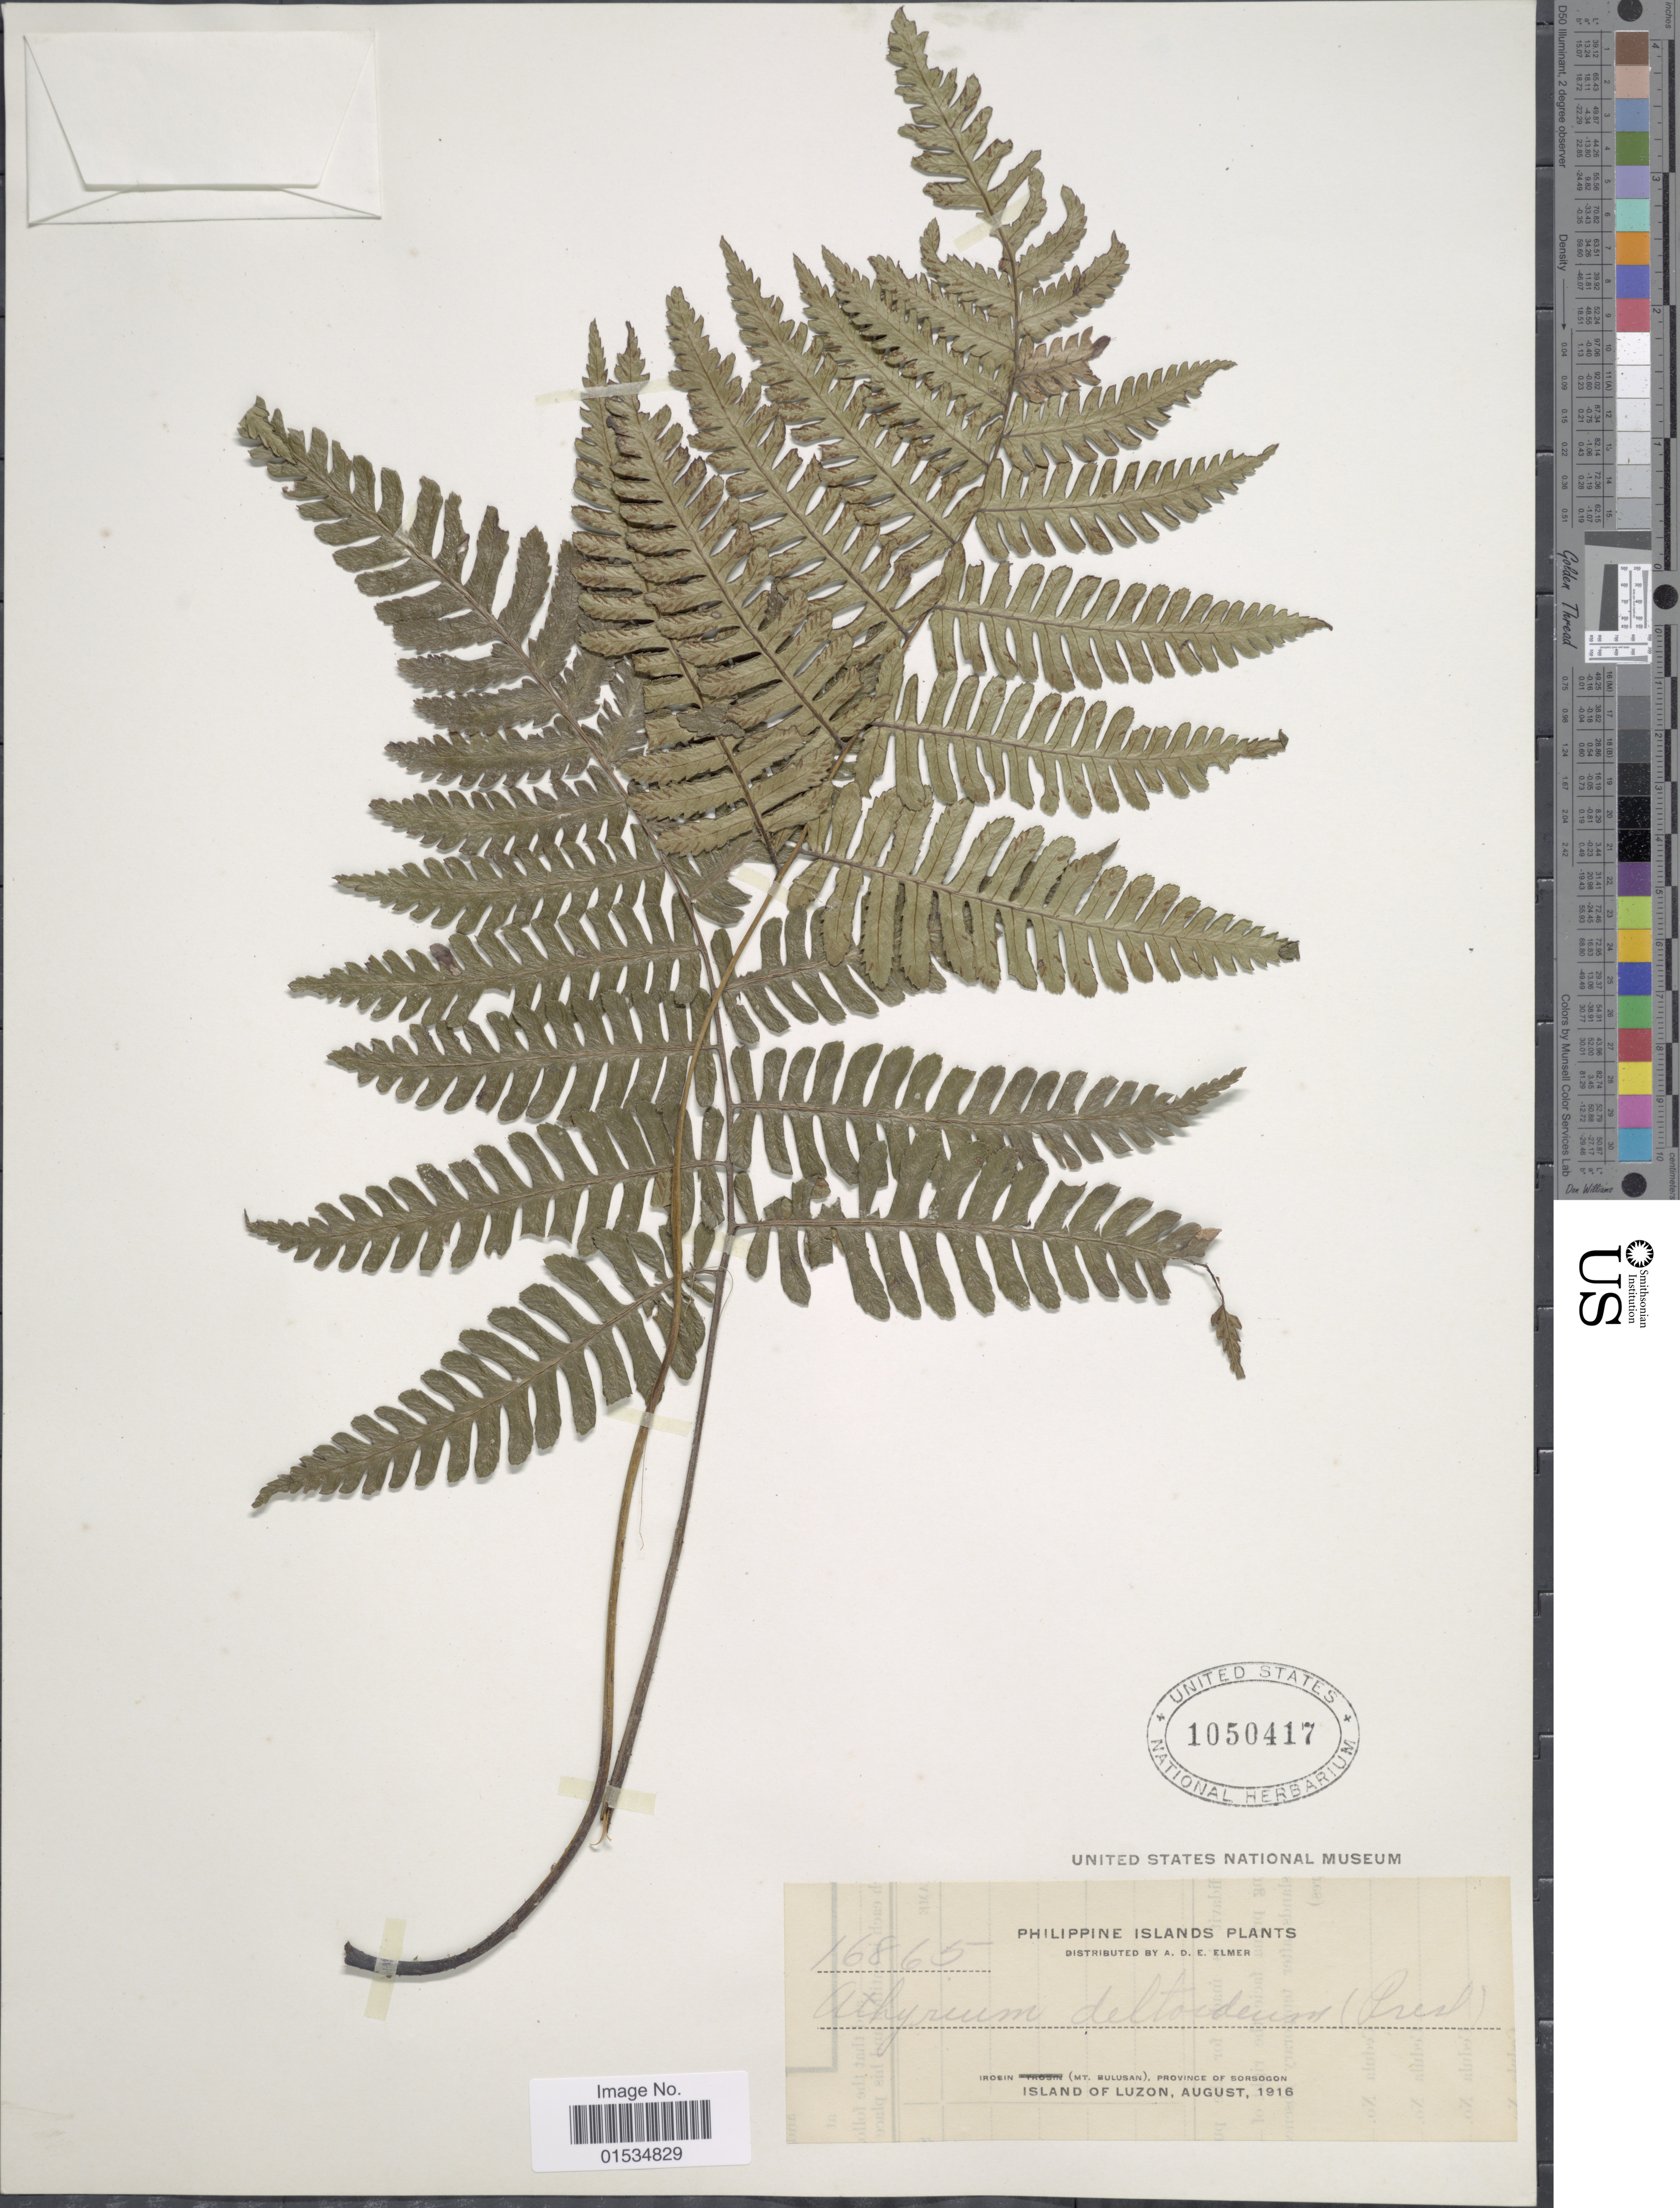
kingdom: Plantae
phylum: Tracheophyta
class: Polypodiopsida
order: Polypodiales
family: Athyriaceae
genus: Diplazium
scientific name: Diplazium deltoideum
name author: (C. Presl) C. Presl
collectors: A. D. E. Elmer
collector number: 16865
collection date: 1916-08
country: Philippines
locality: Irosin (Mt. Bulusan), Province of Sorsogon, Island of Luzon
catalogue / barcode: US 1050417